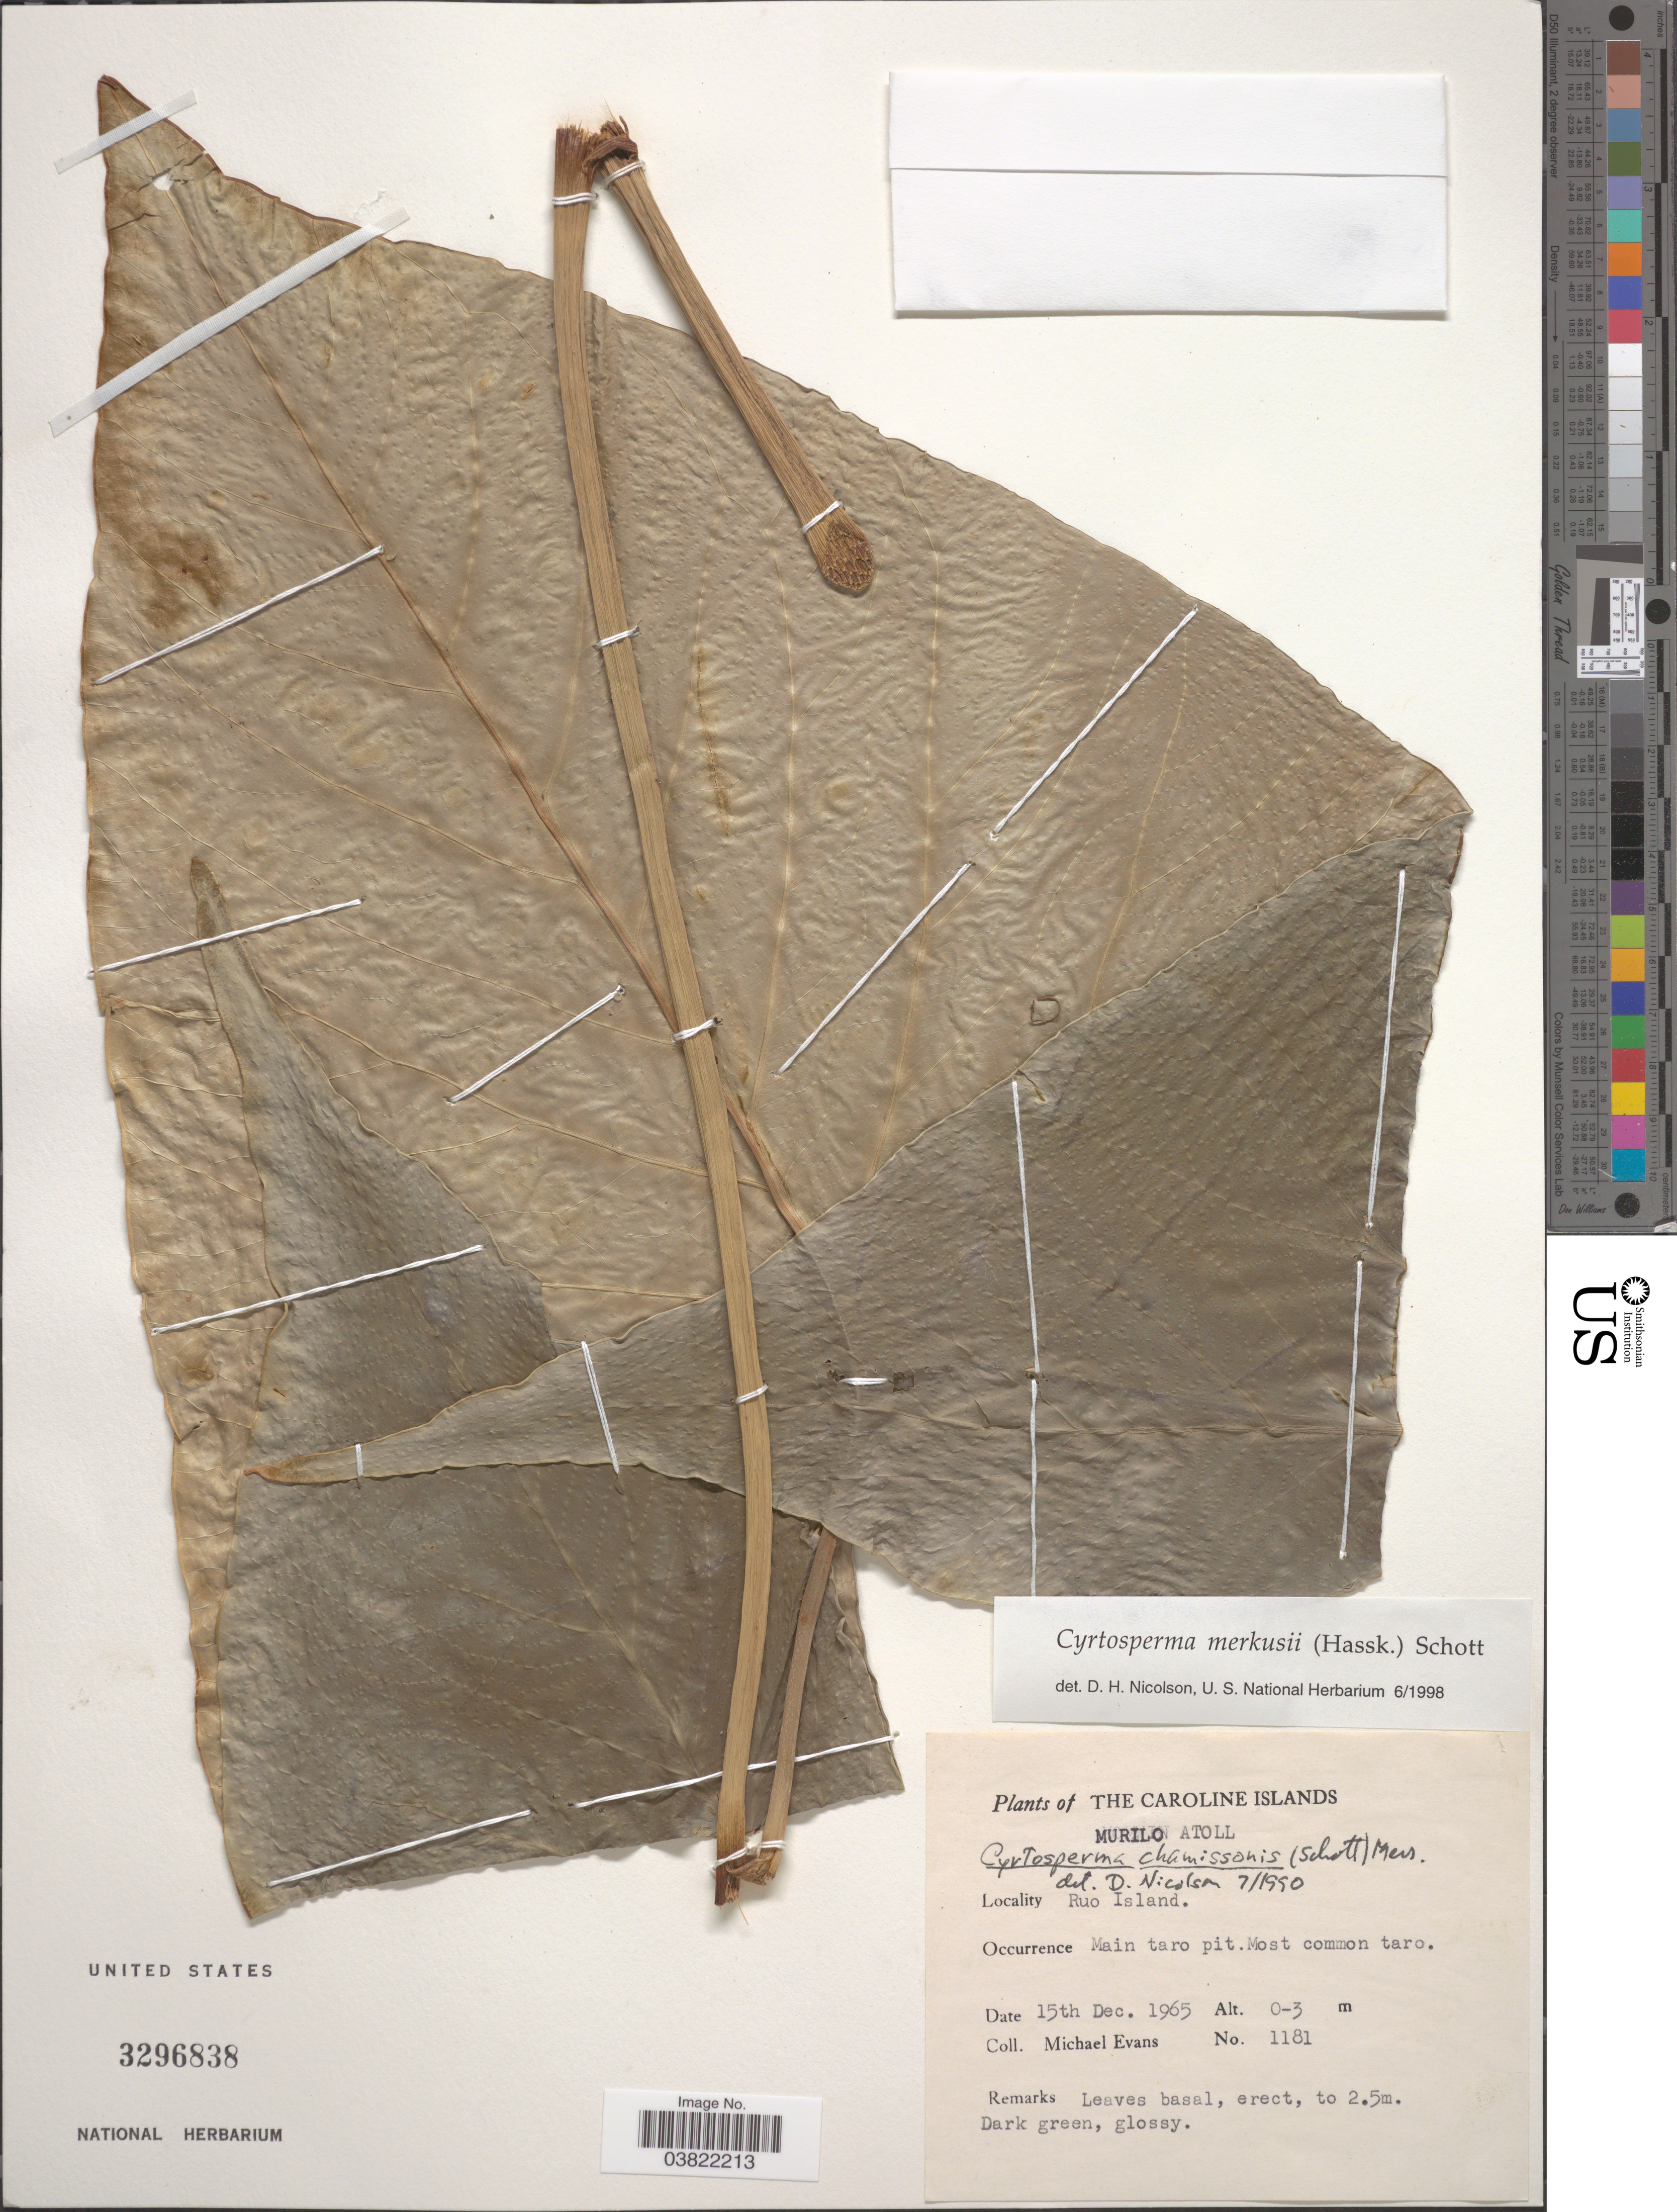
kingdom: Plantae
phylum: Tracheophyta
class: Liliopsida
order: Alismatales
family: Araceae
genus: Cyrtosperma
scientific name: Cyrtosperma merkusii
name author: (Hassk.) Schott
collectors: M. Evans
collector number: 1181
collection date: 1965-12-15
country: Micronesia, Federated States of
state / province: Truk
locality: The Caroline Islands. Murilo Atoll. Ruo Island.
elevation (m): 0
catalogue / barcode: US 3296838